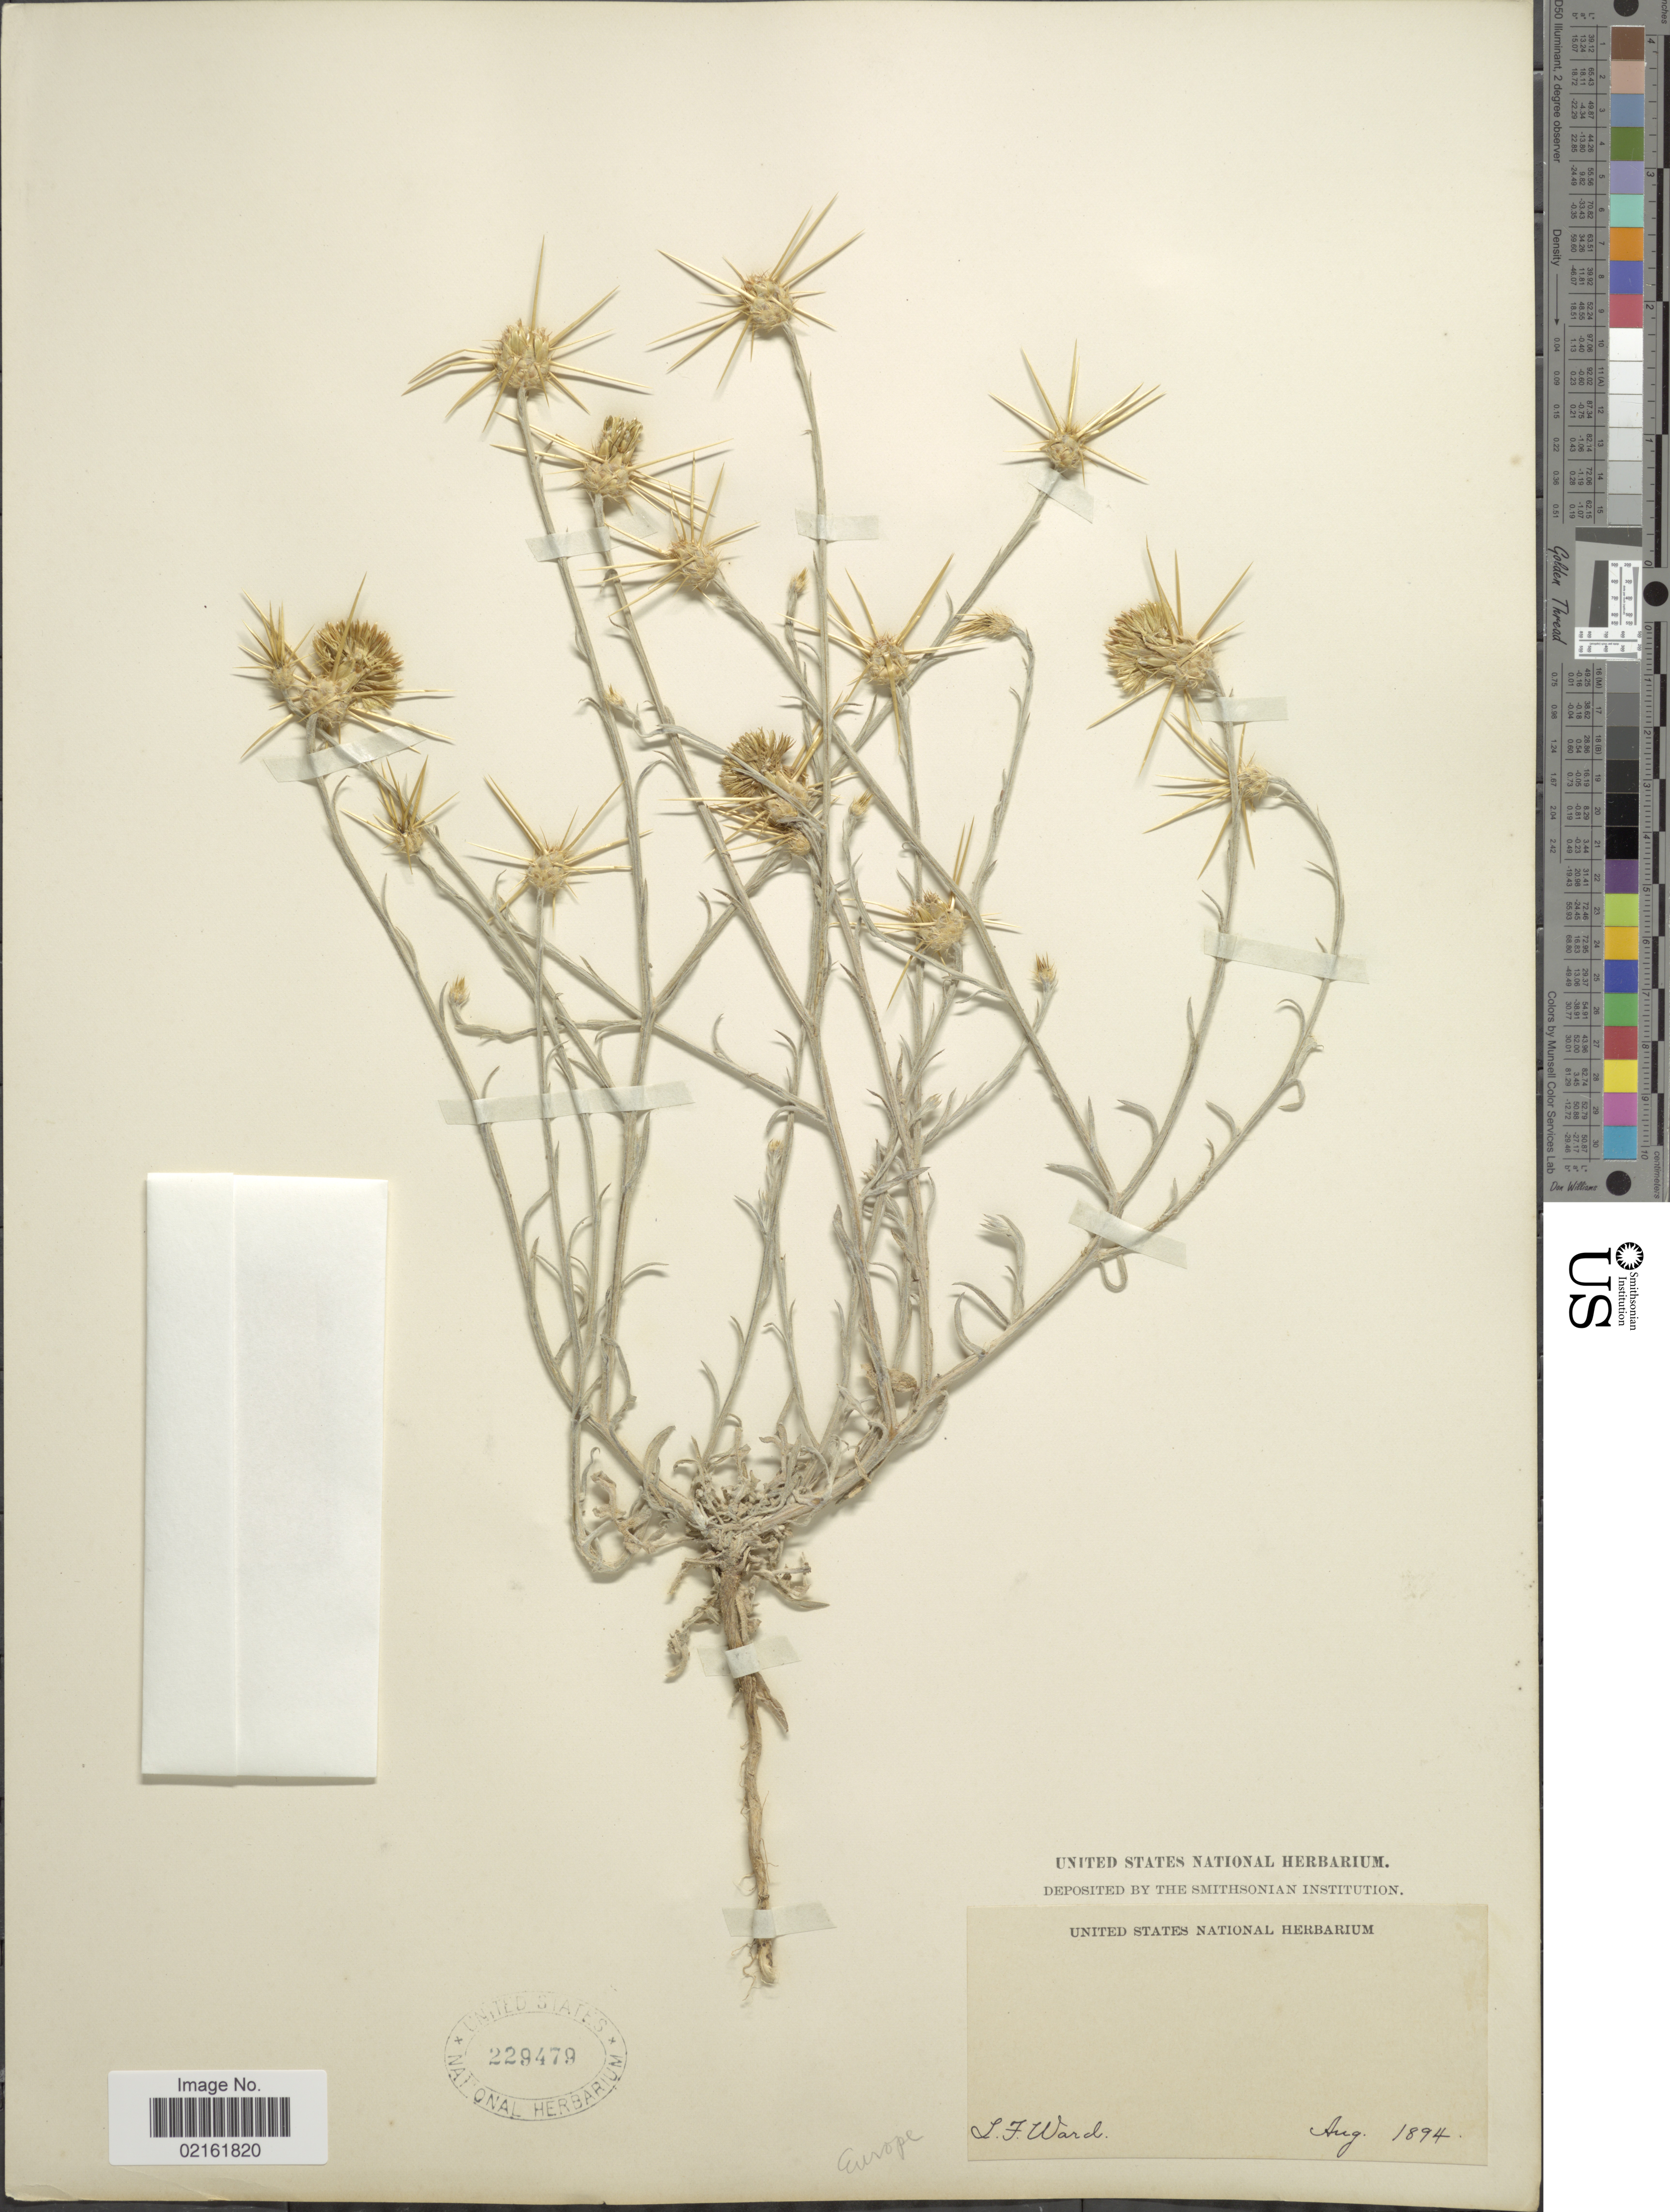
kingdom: Plantae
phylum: Tracheophyta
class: Magnoliopsida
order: Asterales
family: Asteraceae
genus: Centaurea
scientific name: Centaurea sp.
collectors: L. Ward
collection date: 1894-08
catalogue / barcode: US 229479